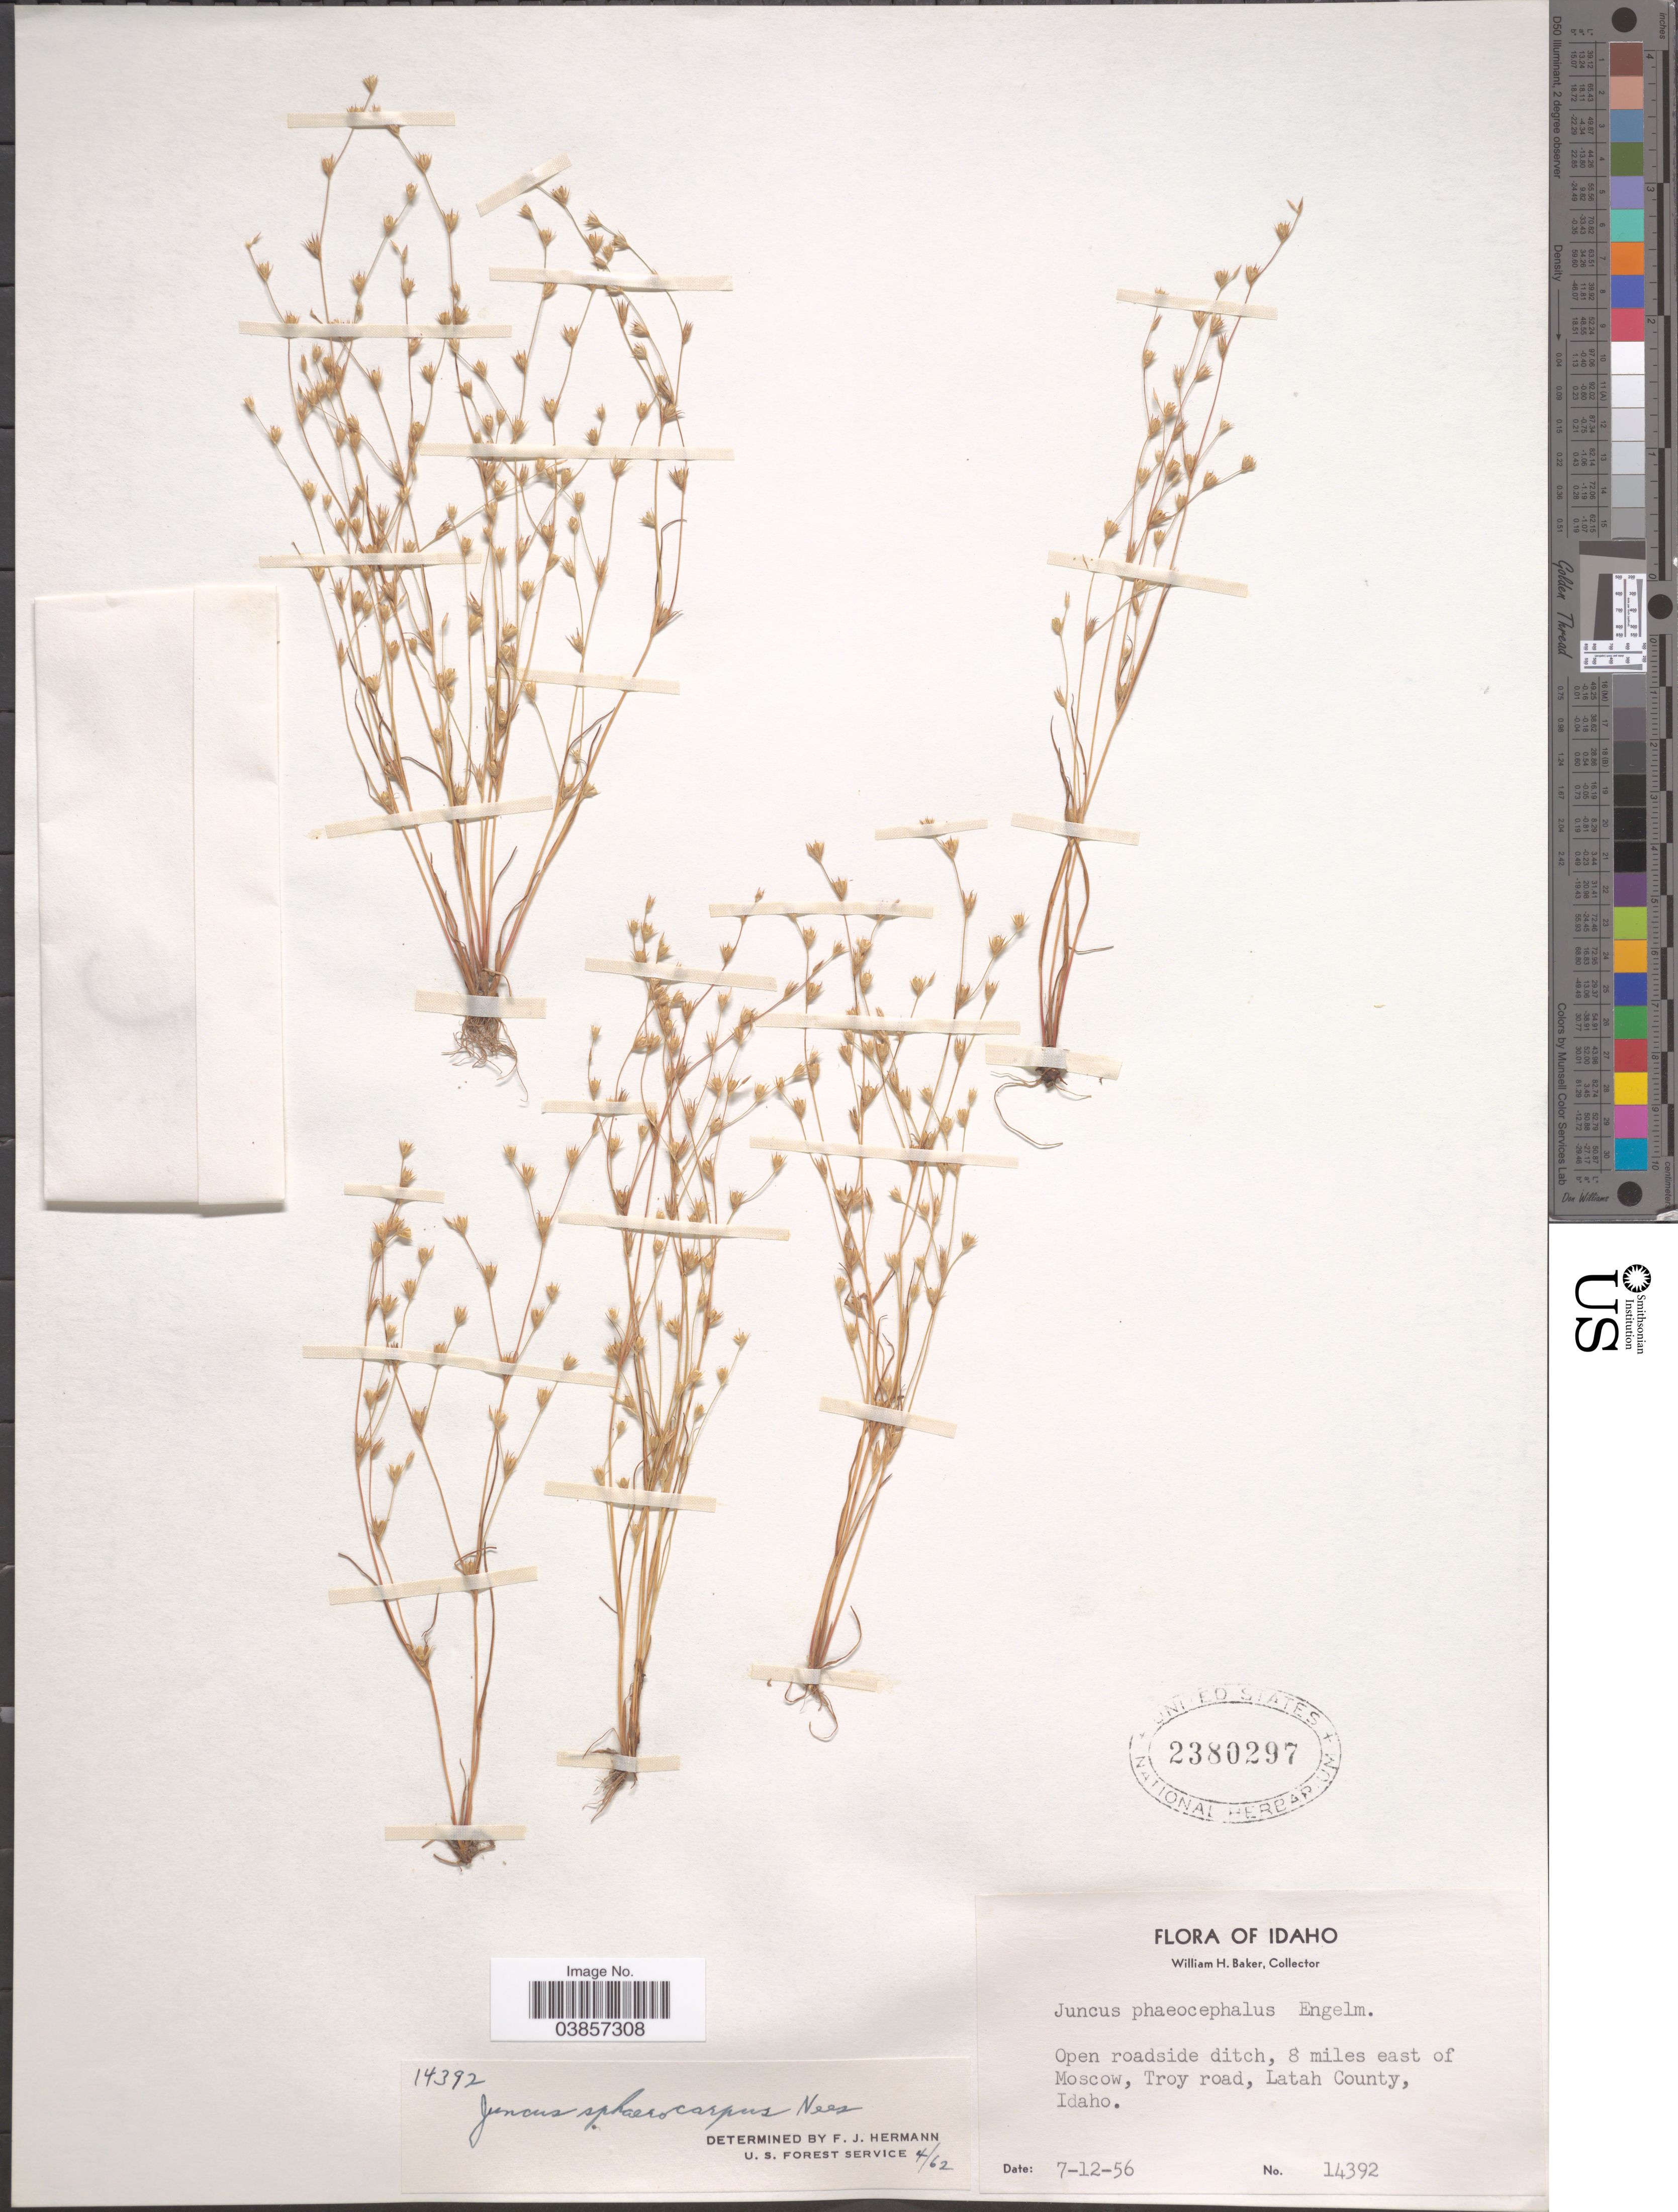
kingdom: Plantae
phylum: Tracheophyta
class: Liliopsida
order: Poales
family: Juncaceae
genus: Juncus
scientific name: Juncus sphaerocarpus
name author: Nees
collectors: W. H. Baker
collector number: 14392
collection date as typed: Transcribed d/m/y: 12/7/56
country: United States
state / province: Idaho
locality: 8 miles east of Moscow, Troy road, Latah County.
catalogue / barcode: US 2380297